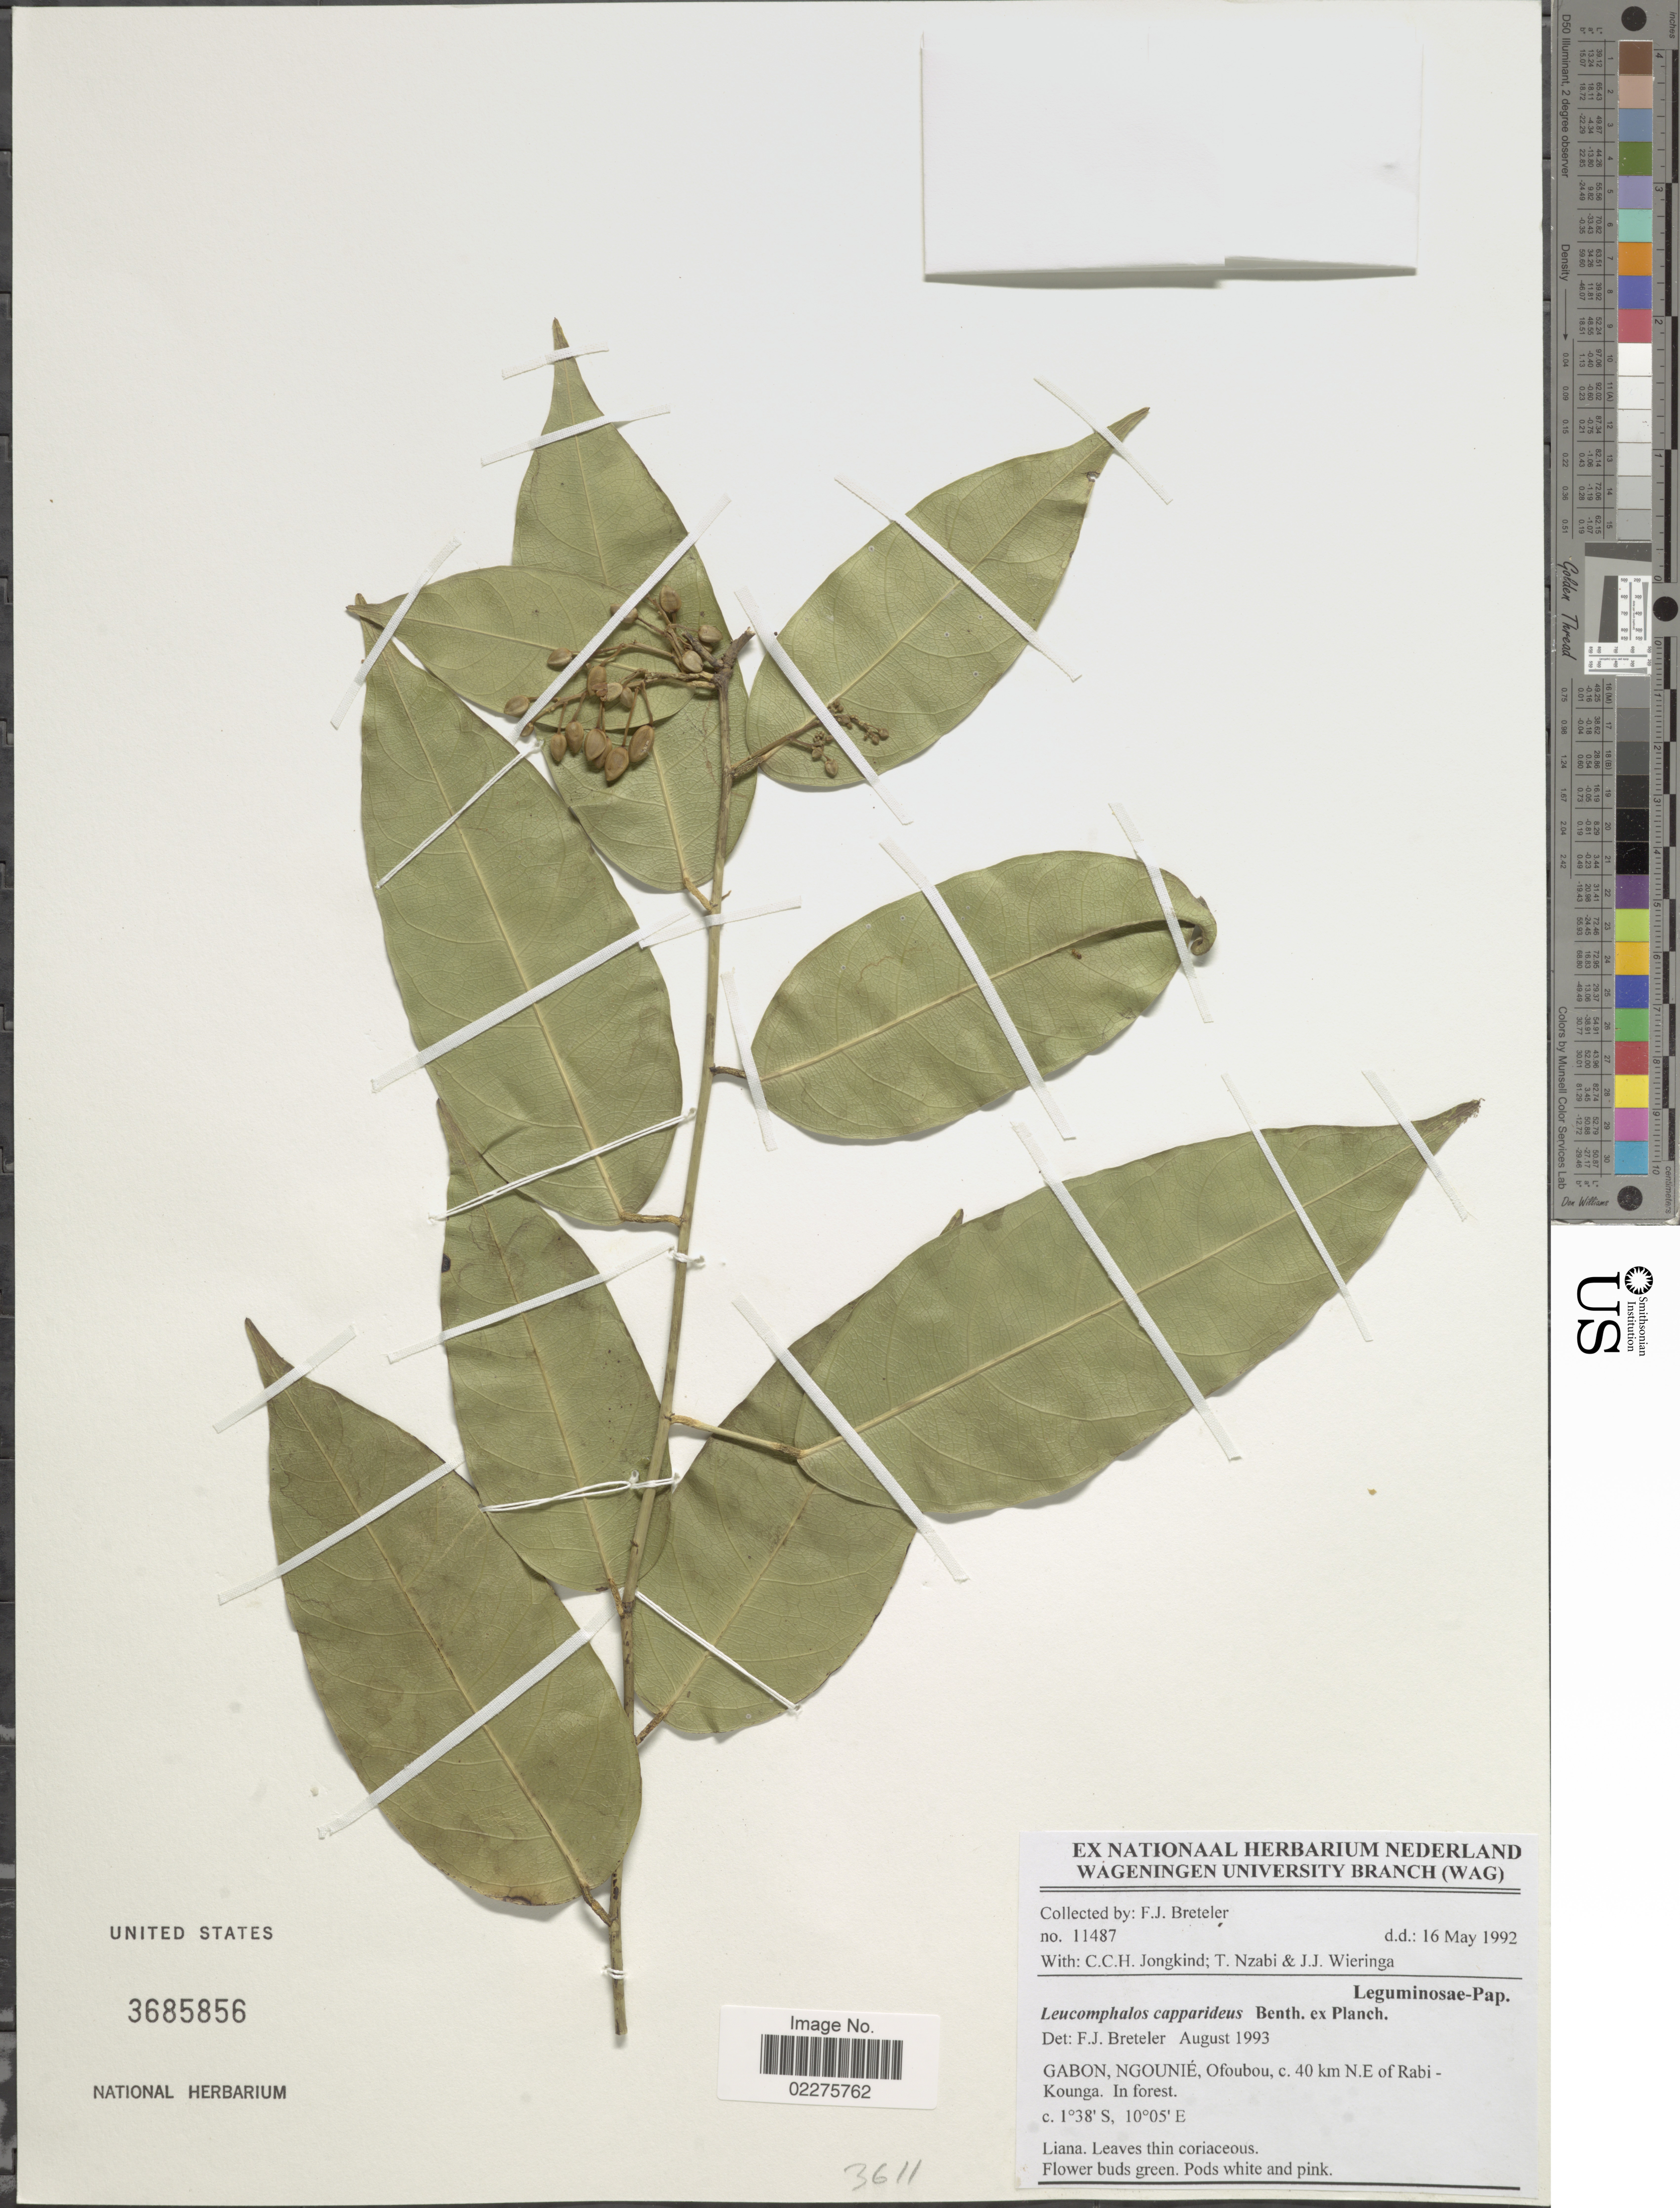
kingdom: Plantae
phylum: Tracheophyta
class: Magnoliopsida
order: Fabales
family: Fabaceae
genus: Leucomphalos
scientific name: Leucomphalos capparideus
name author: Benth. ex Planch.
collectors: F. J. Breteler, C. C. Jongkind, T. Nzabi & J. Wieringa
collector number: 11487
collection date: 1992-05-16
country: Gabon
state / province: Ngounie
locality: Ofoubou, c. 40 km N.E. of Rabi-Kounga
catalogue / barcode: US 3685856